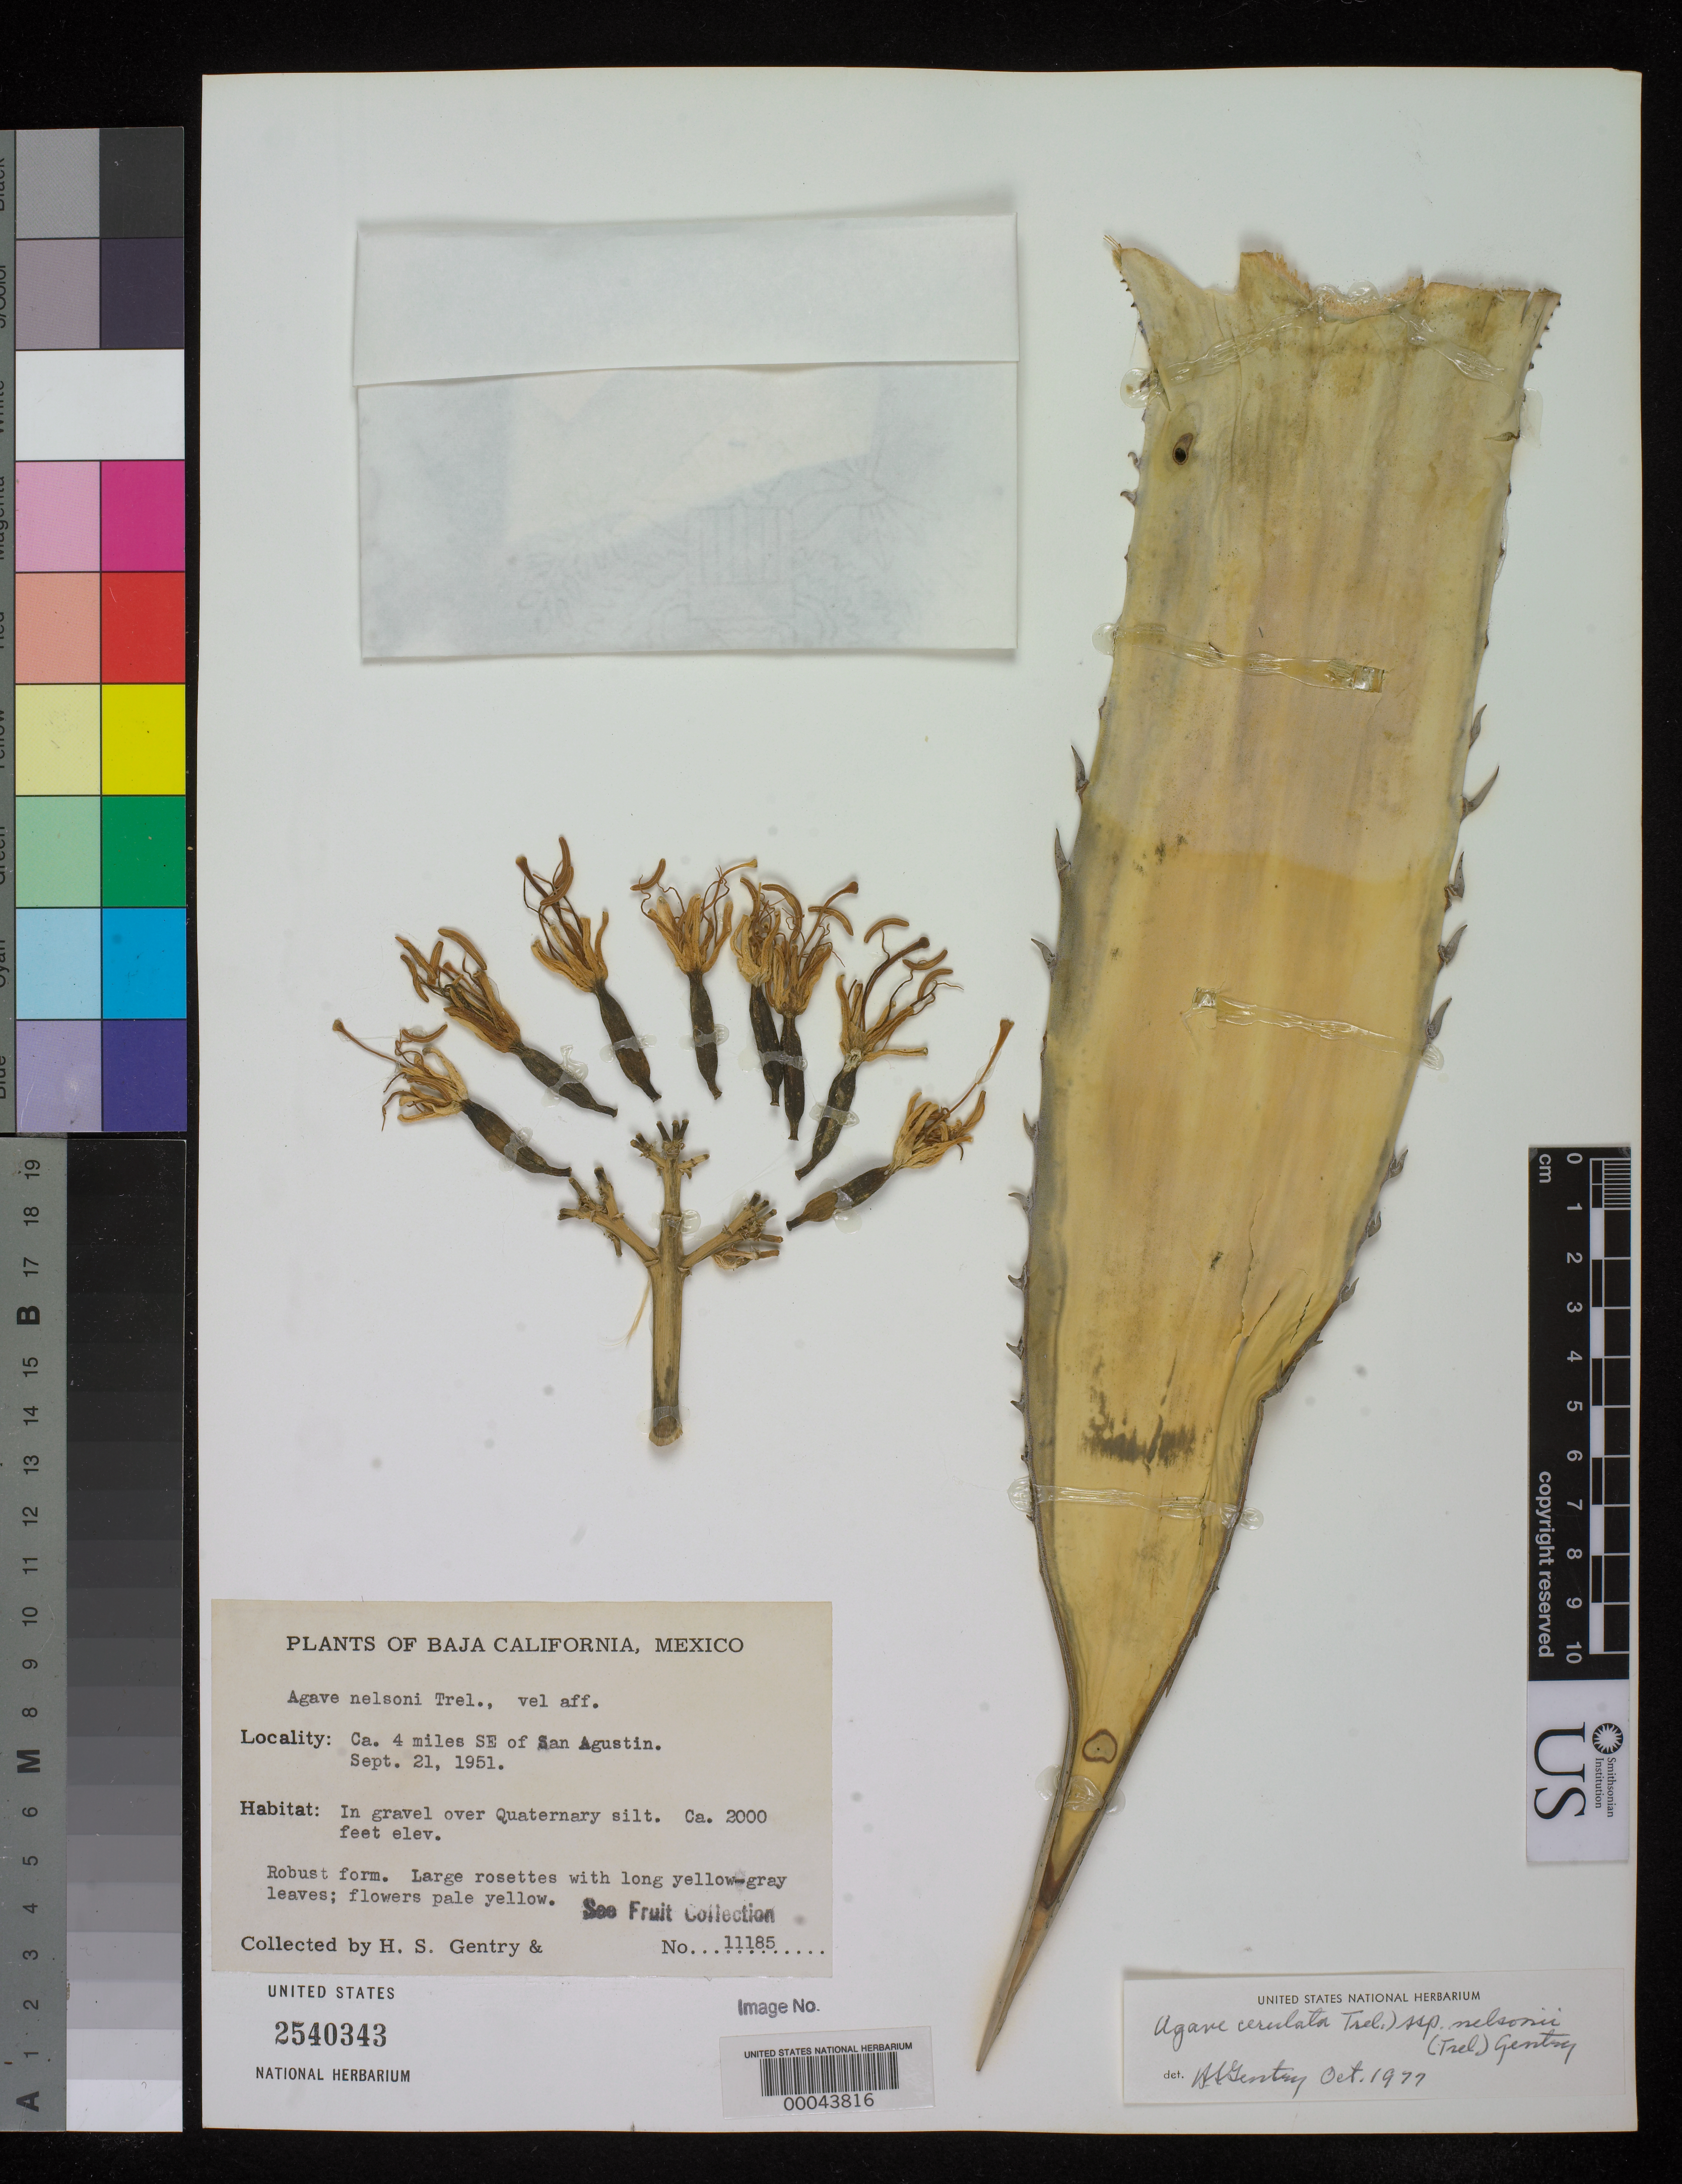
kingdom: Plantae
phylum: Tracheophyta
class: Liliopsida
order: Asparagales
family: Asparagaceae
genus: Agave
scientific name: Agave cerulata subsp. nelsonii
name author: (Trel.) R.H. Webb & G.D. Starr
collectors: H. S. Gentry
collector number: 11185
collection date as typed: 21 Sep 1951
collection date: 1951-09-21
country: Mexico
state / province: Baja California Norte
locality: Ca 4 mi SE of San Agustin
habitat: In gravel over quaternary silt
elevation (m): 610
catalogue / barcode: US 2540343